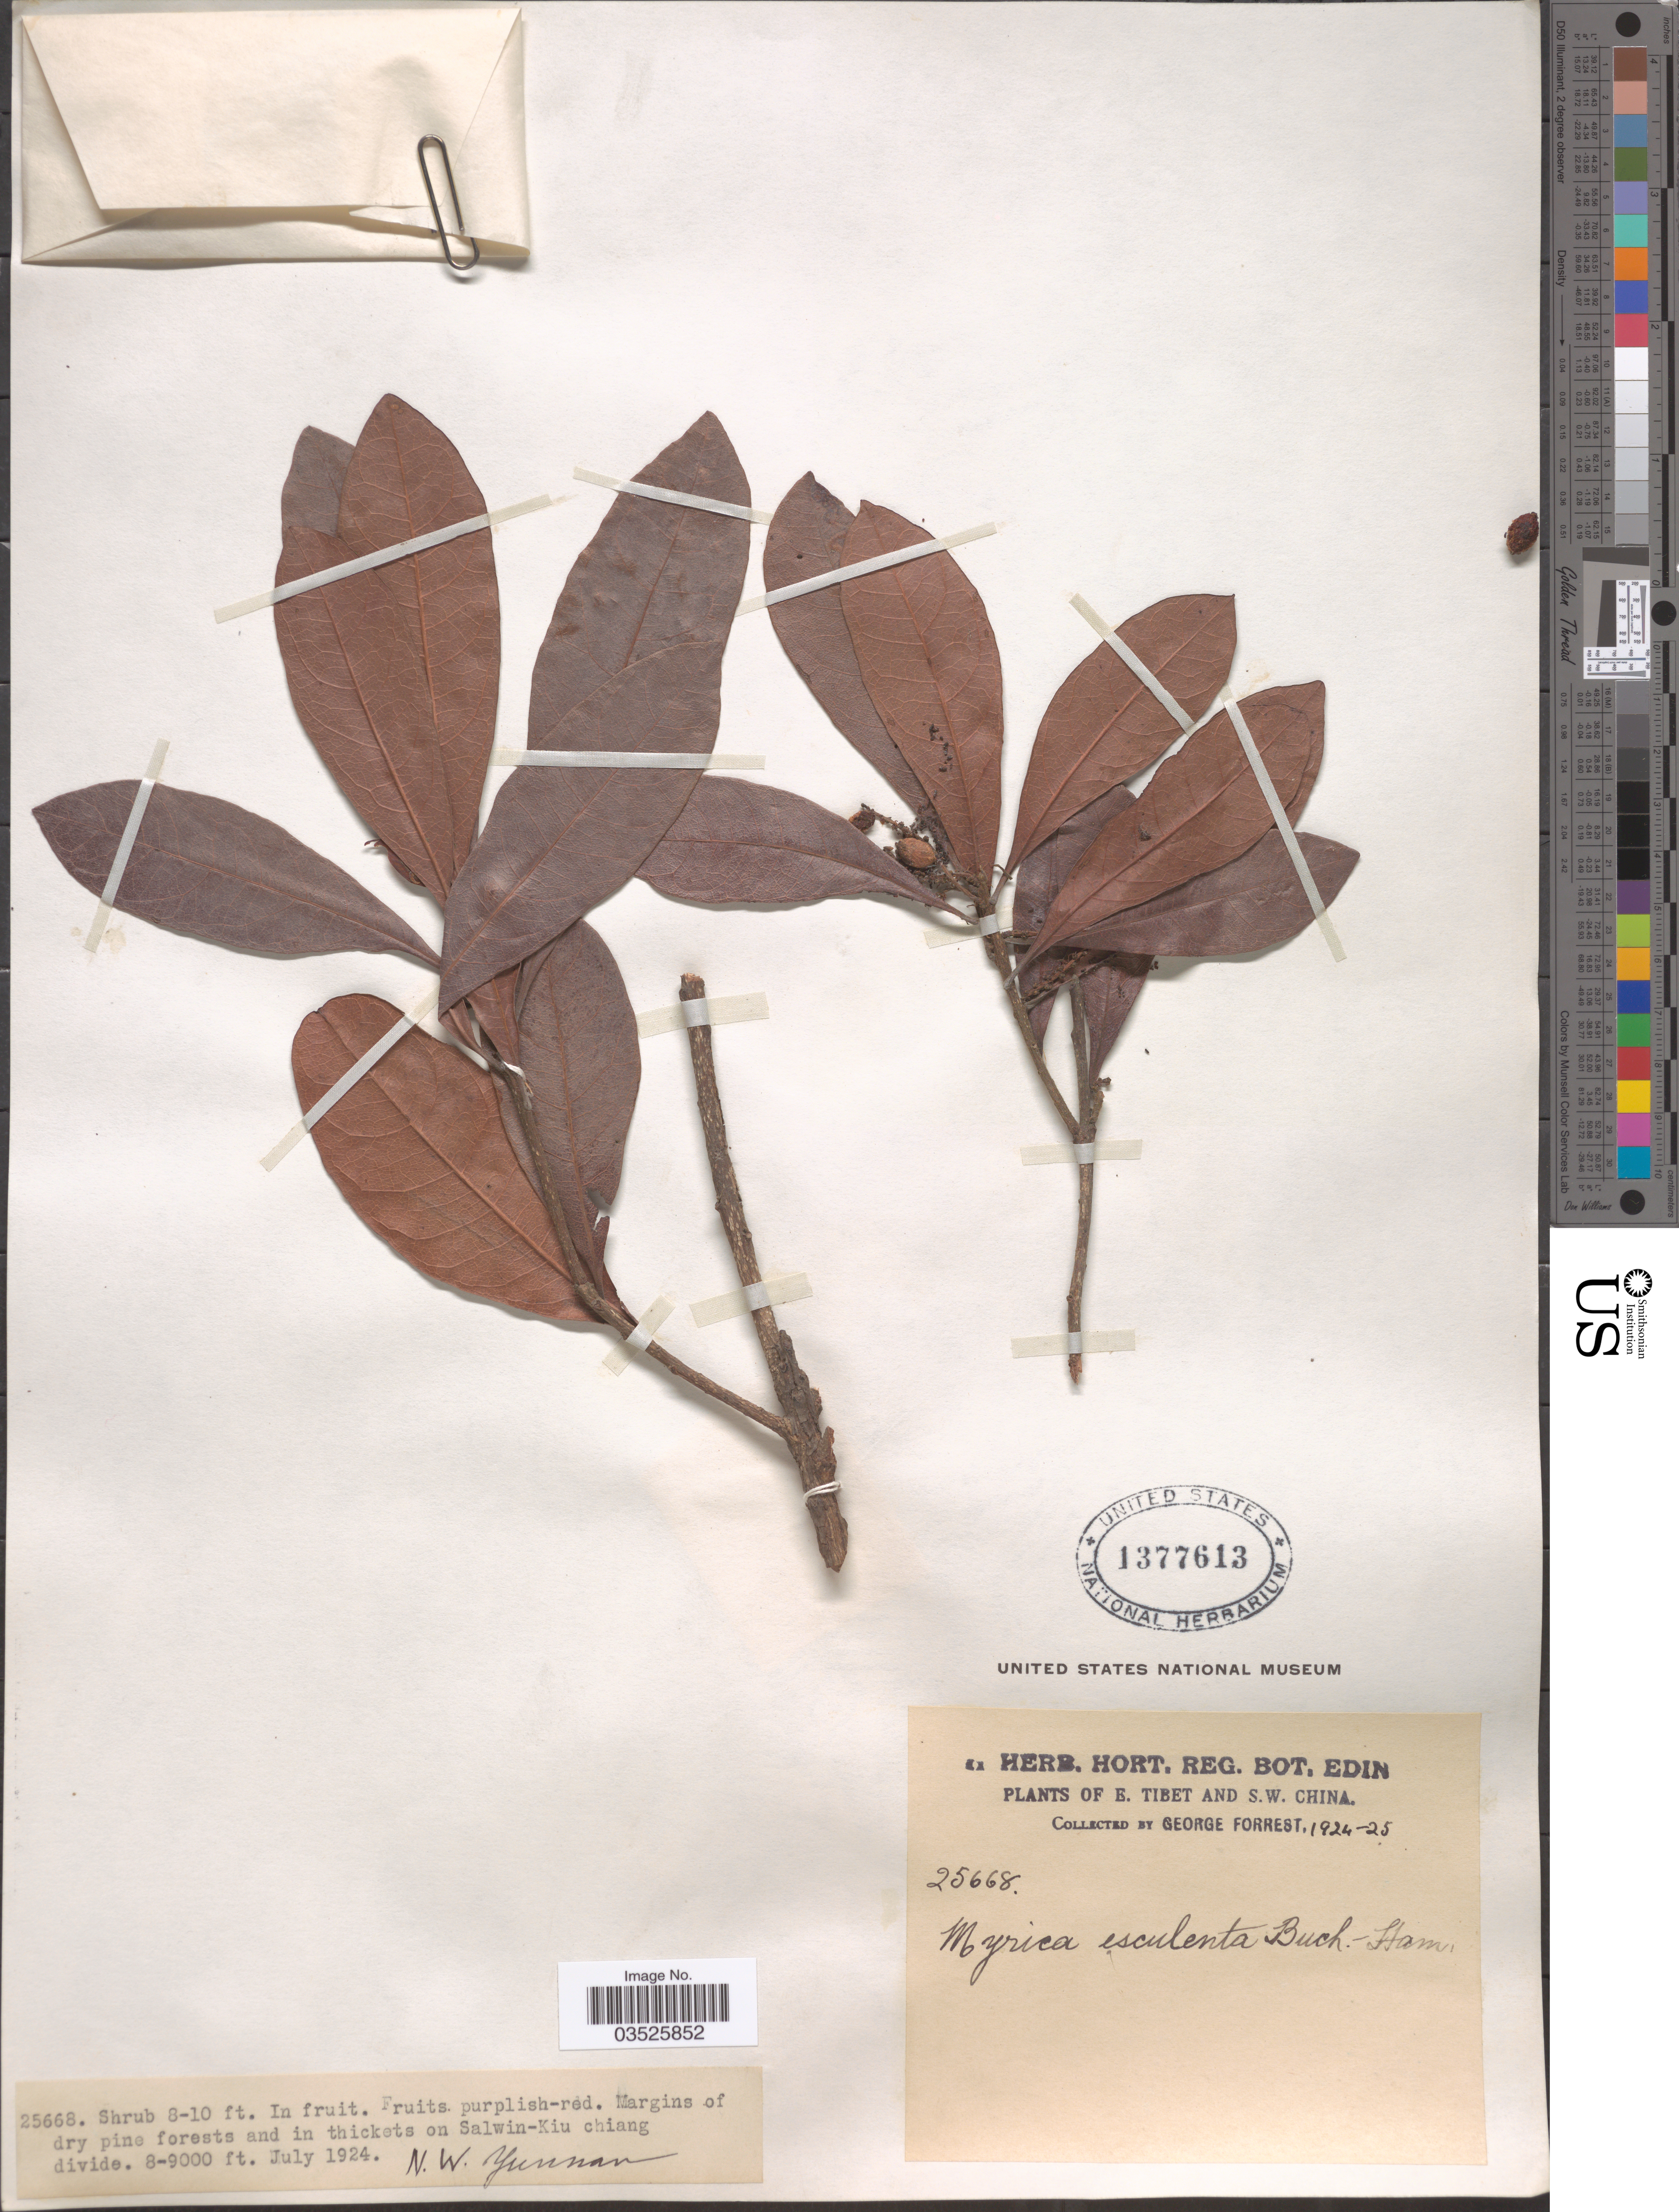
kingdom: Plantae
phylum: Tracheophyta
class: Magnoliopsida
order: Fagales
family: Myricaceae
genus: Morella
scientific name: Morella esculenta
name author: (Buch.-Ham. ex D. Don) I.M. Turner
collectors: G. Forrest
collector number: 25668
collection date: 1924-07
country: China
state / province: Yunnan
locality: E. Tibet and S.W. China. Margins of dry pins forests and in thickets on Salwin-Kiu chiang divide. N.W. Yunnan.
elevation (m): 2438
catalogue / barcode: US 1377613